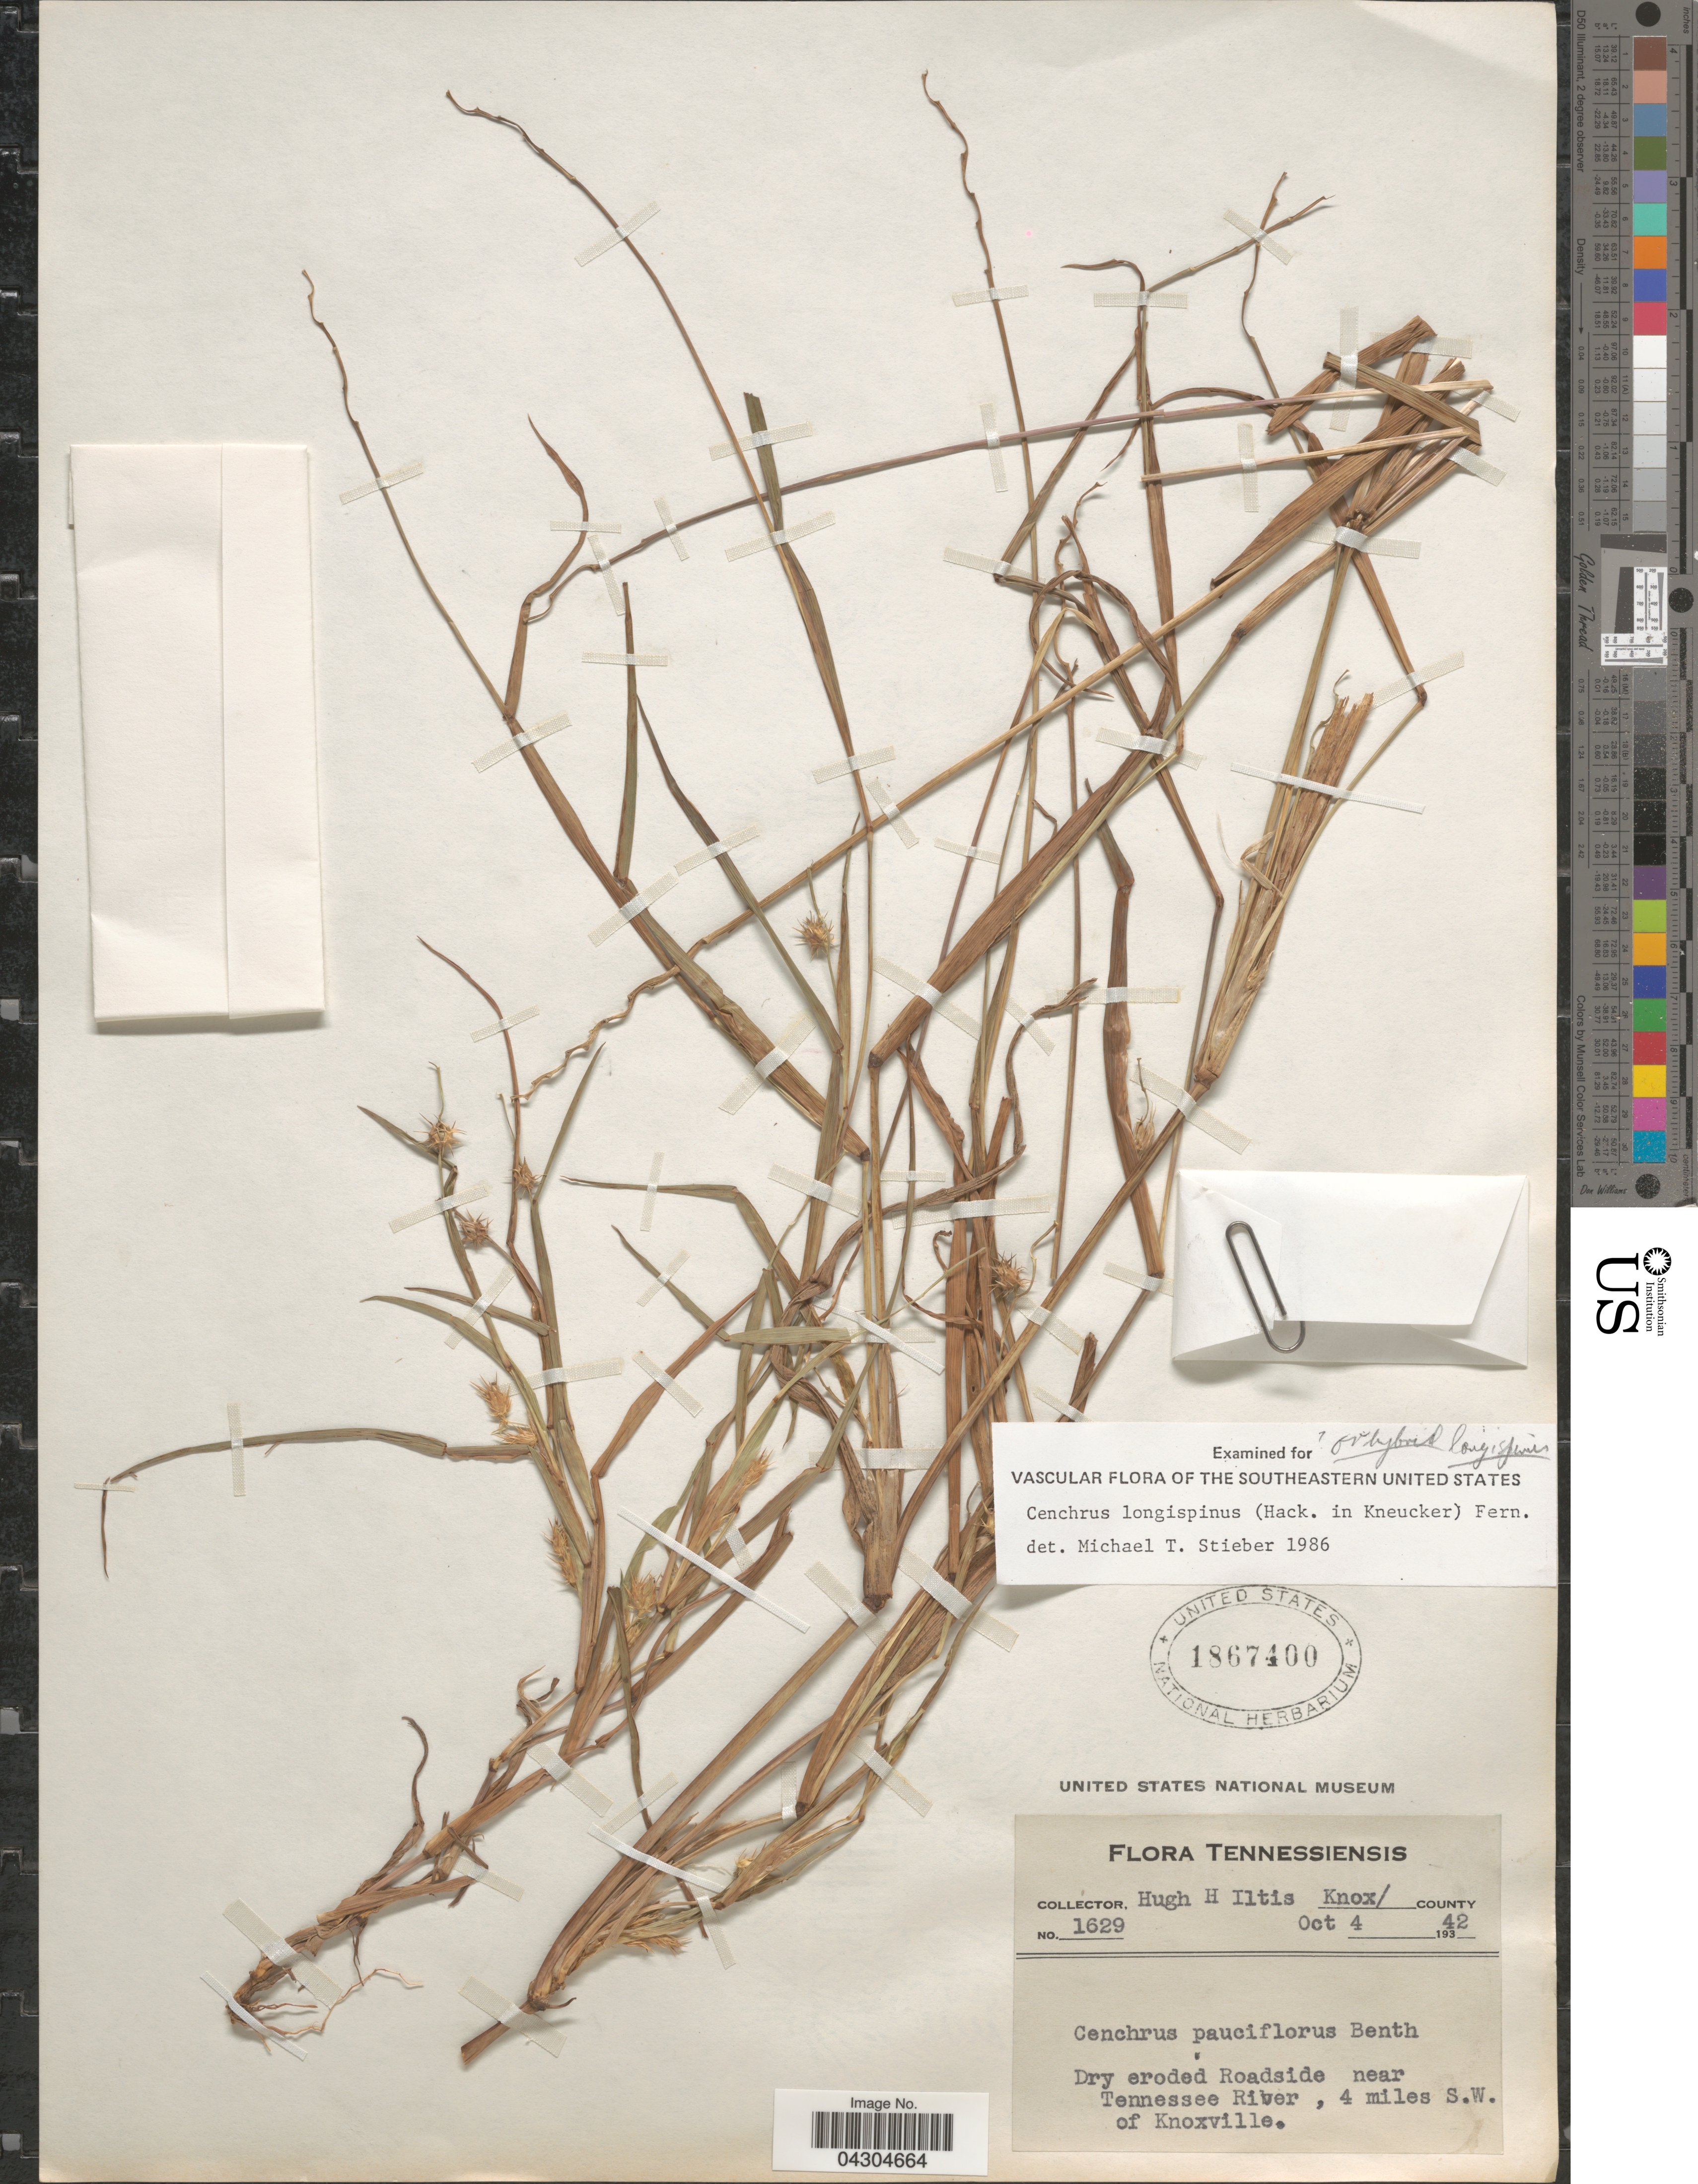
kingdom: Plantae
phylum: Tracheophyta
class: Liliopsida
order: Poales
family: Poaceae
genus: Cenchrus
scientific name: Cenchrus longispinus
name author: (Hack.) Fernald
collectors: H. H. Iltis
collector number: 1629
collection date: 1942-10-04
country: United States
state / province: Tennessee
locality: Knox/ County. Dry eroded Roadside near Tennessee River, 4 miles S.W. of Knoxville.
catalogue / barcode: US 1867400